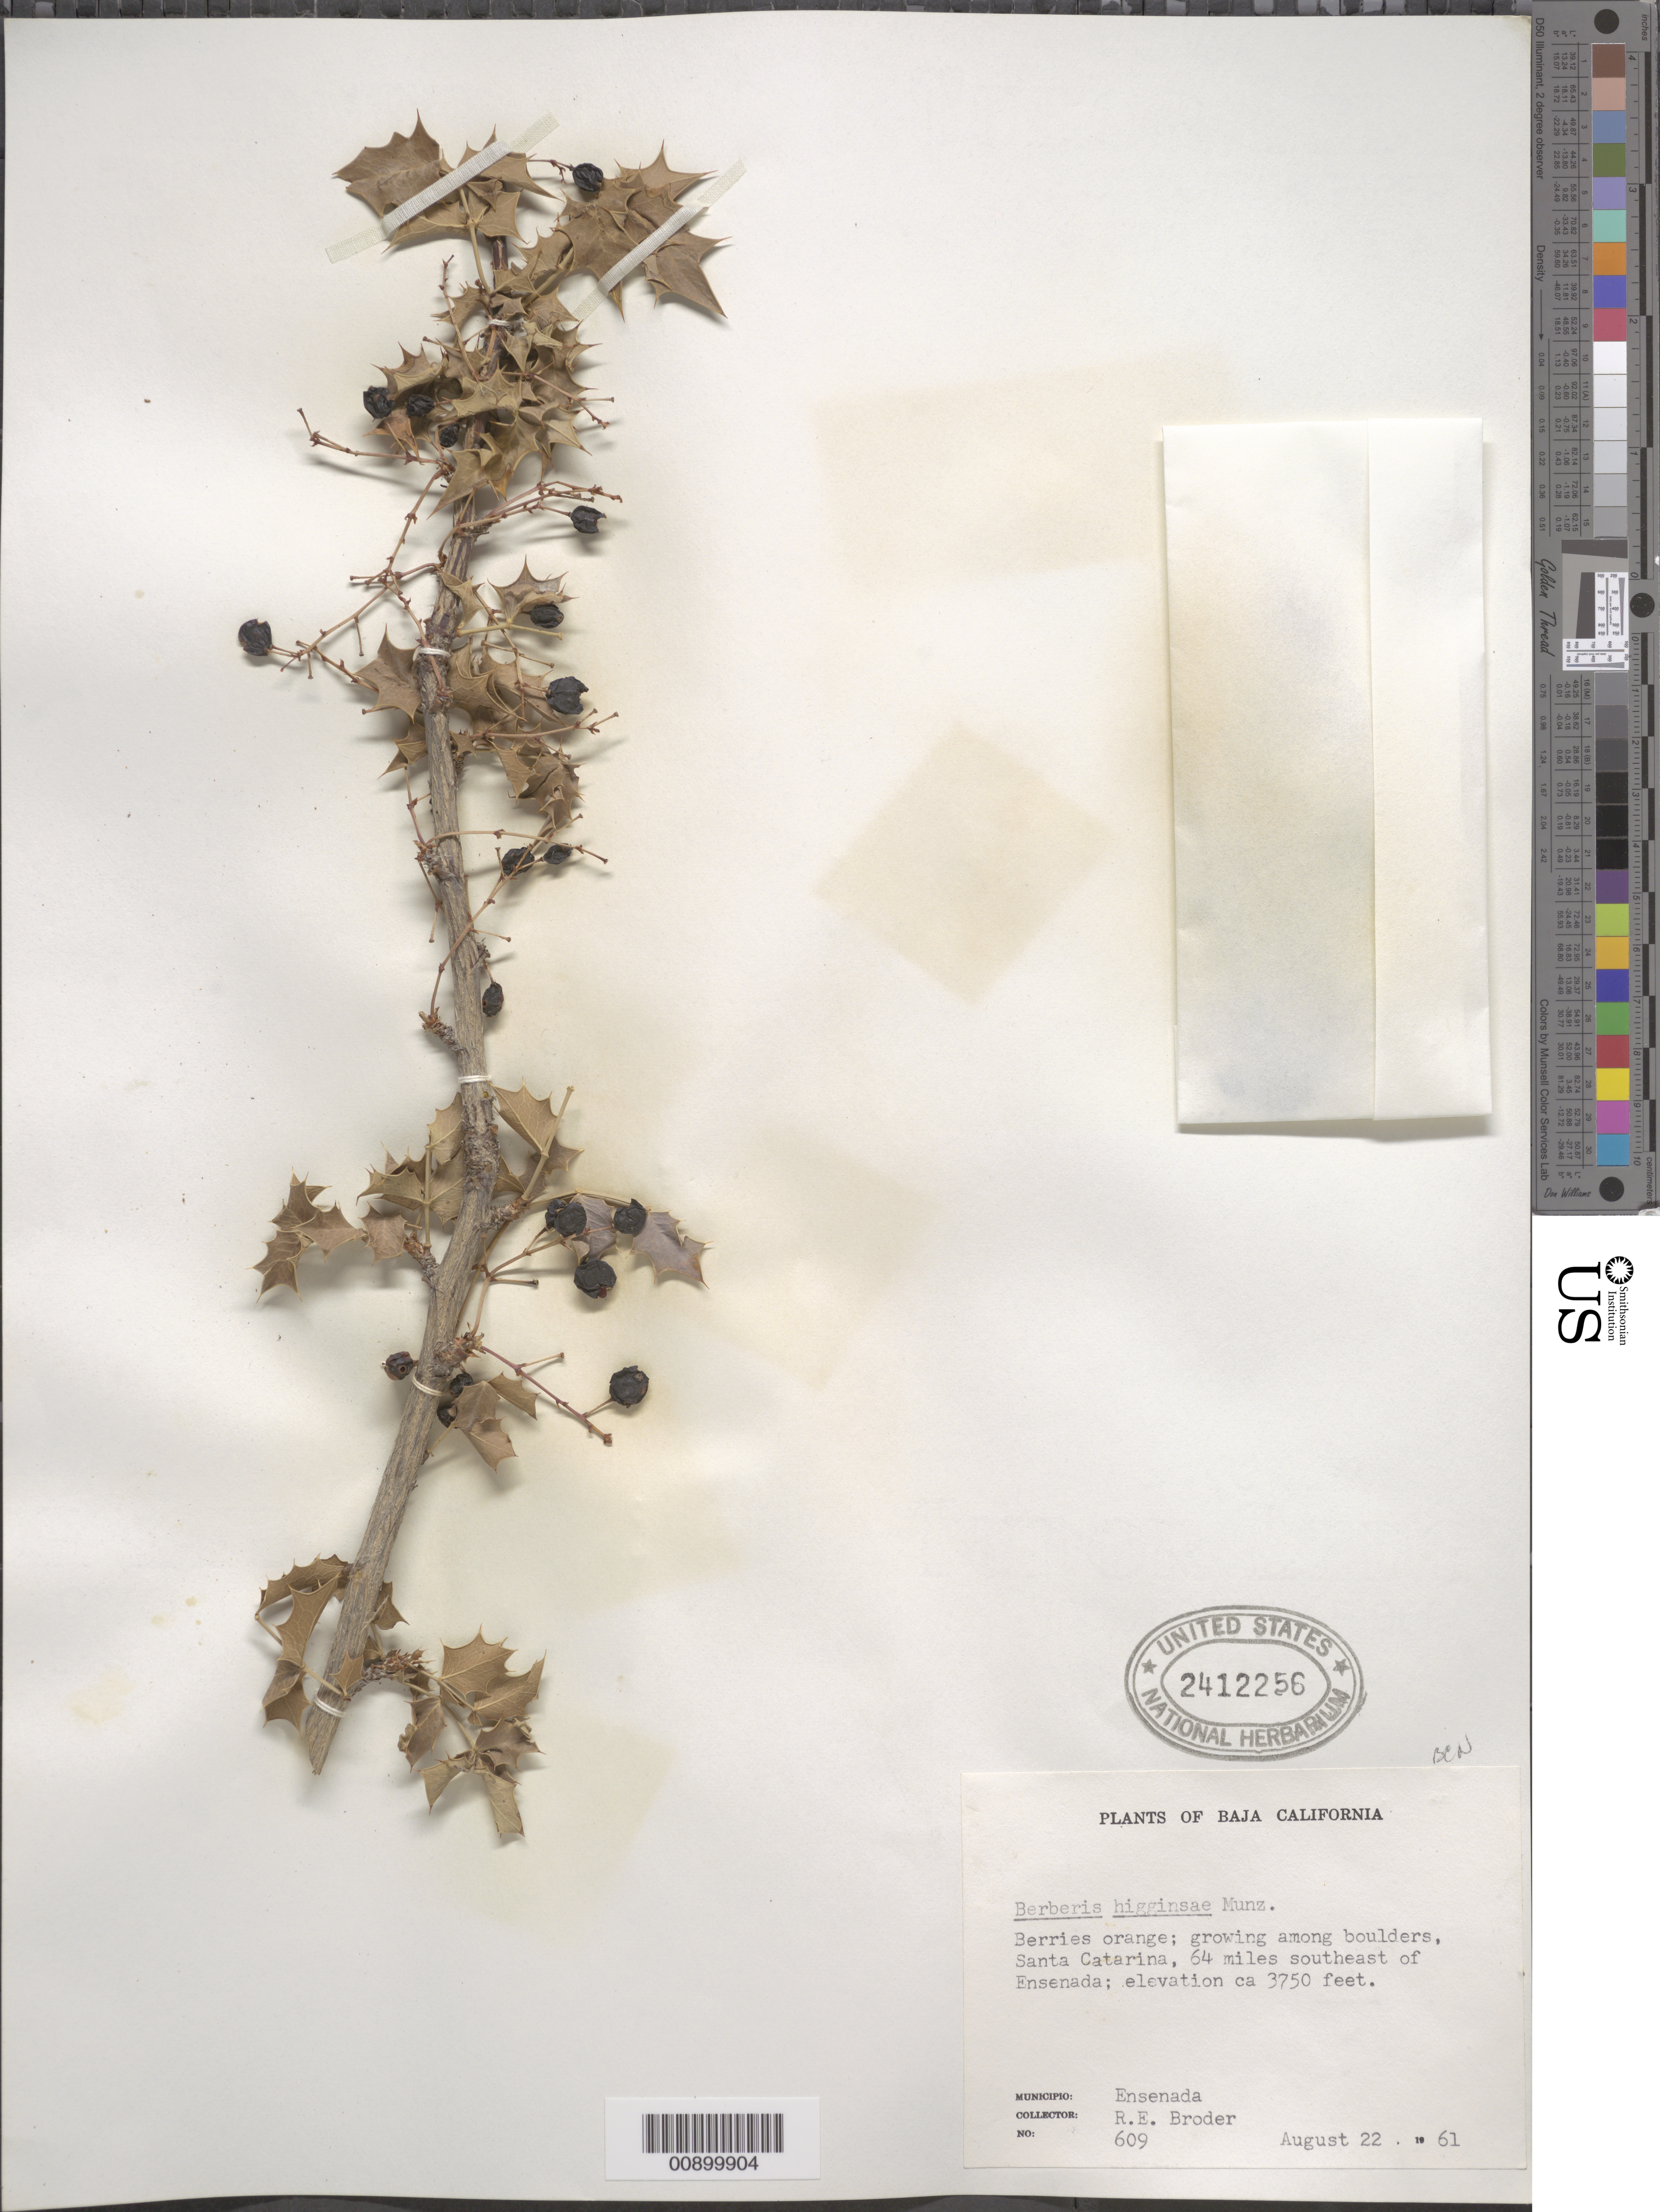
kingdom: Plantae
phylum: Tracheophyta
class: Magnoliopsida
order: Ranunculales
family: Berberidaceae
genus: Mahonia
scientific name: Mahonia higginsae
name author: (Munz) Ahrendt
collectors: R. Broder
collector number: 609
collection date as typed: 22 Aug 1961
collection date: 1961-08-22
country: Mexico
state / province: Baja California Norte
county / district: Ensenada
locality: Santa Catarina, 64 miles southeast of Ensenada. Municipio Ensenada, Baja California.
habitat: Growing among boulders.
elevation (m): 1143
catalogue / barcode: US 2412256